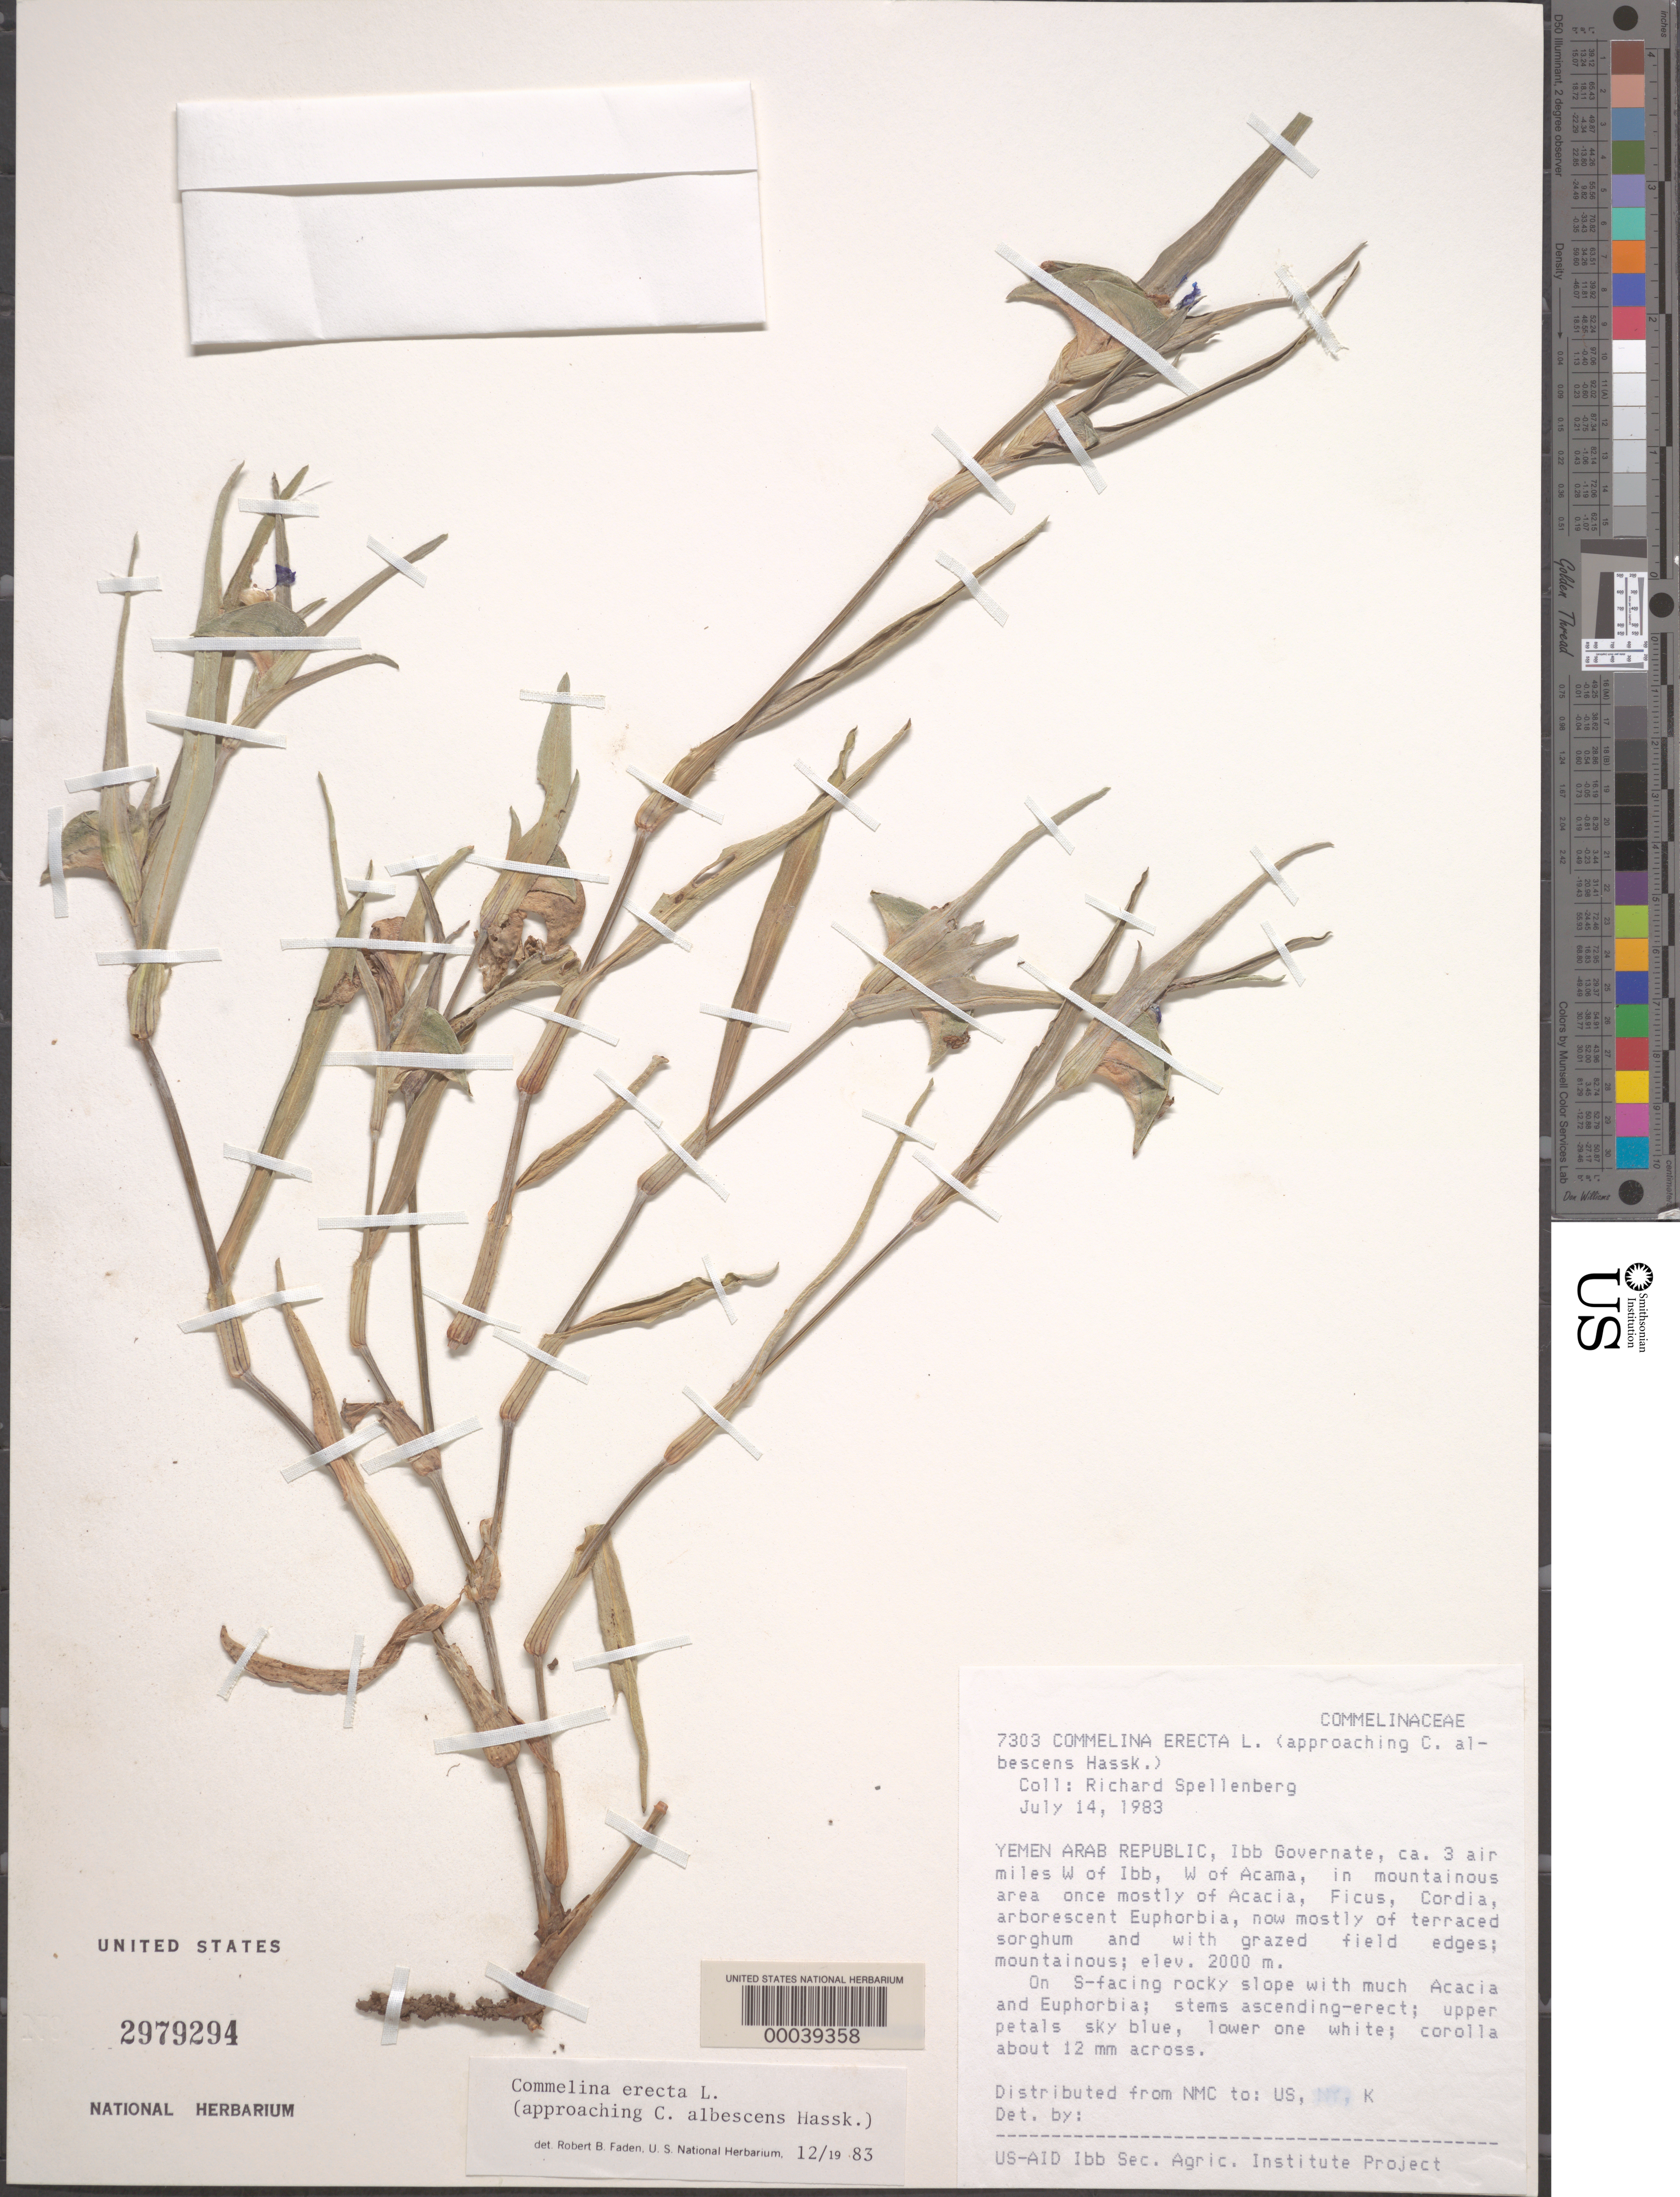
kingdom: Plantae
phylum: Tracheophyta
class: Liliopsida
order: Commelinales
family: Commelinaceae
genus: Commelina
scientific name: Commelina erecta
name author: L.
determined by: Faden, Robert B., (US), Smithsonian Institution - National Museum of Natural History (UNITED STATES)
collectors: R. W. Spellenberg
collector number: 7303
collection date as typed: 14 Jul 1983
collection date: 1983-07-14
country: Yemen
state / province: Ibb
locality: W of Ibb, W of Acama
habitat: Mountainous area, s facing slope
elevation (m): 2000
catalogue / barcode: US 2979294